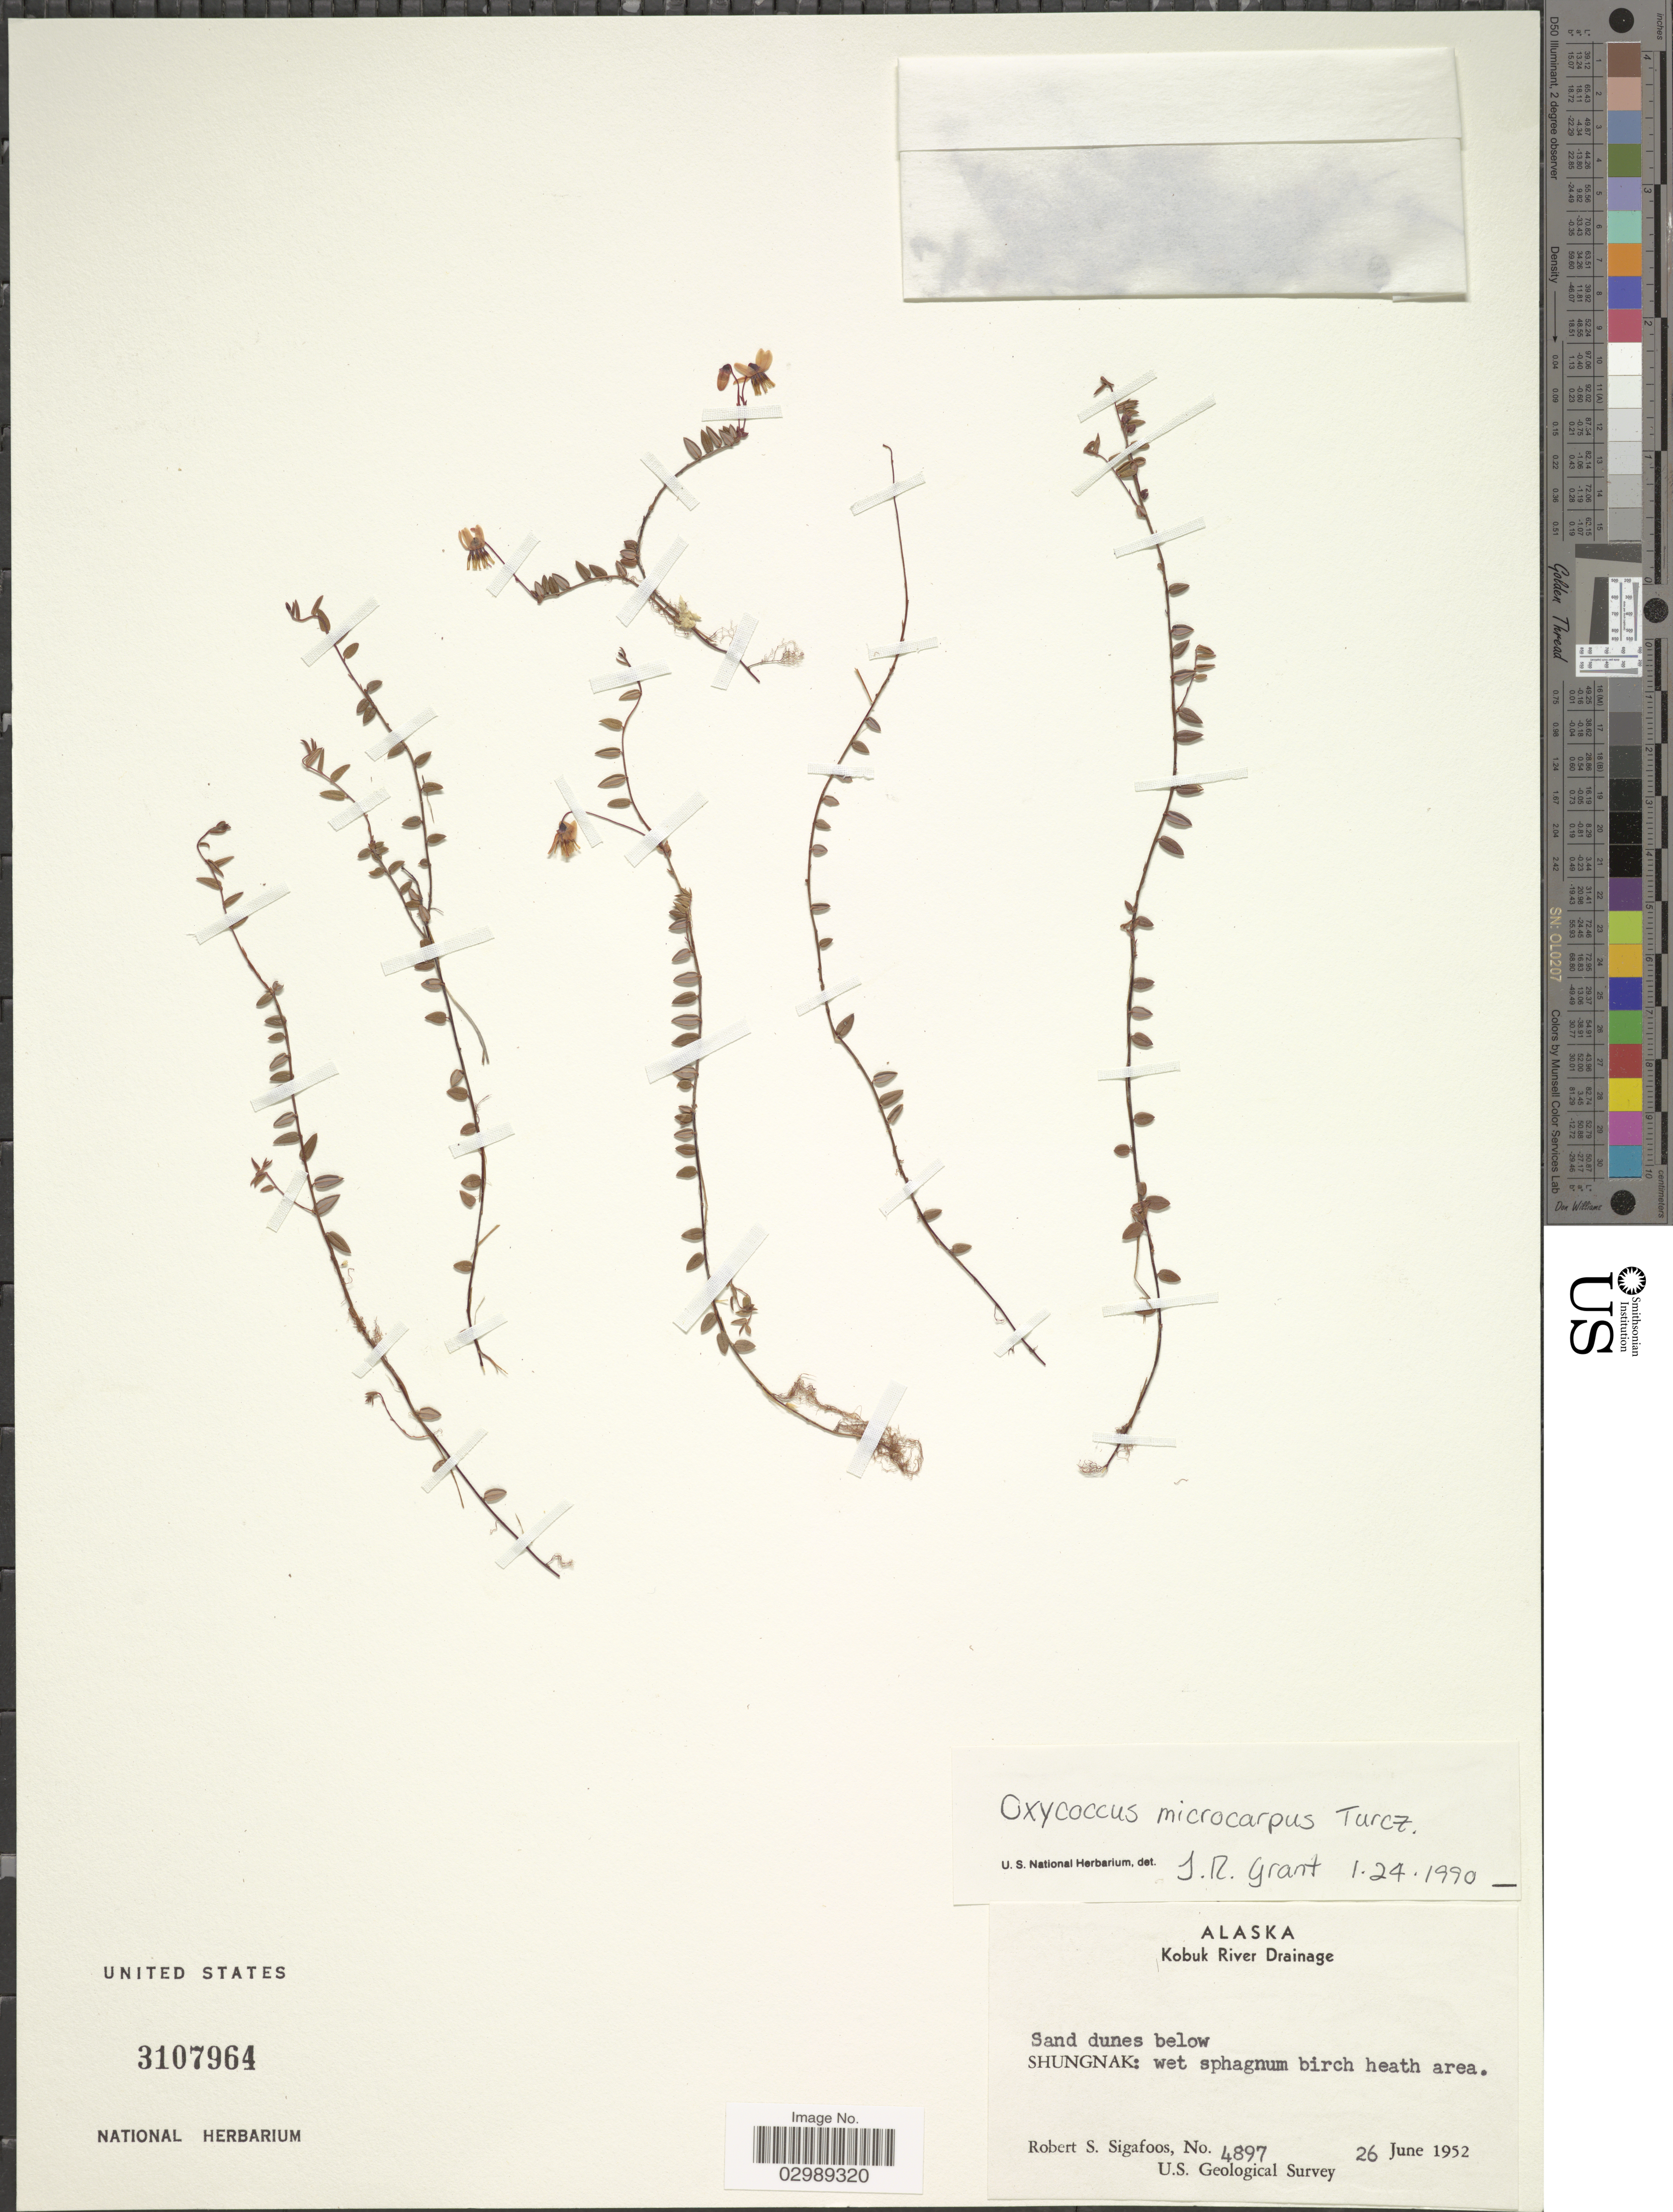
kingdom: Plantae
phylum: Tracheophyta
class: Magnoliopsida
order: Ericales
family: Ericaceae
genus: Vaccinium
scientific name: Vaccinium oxycoccos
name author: L.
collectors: R. Sigafoos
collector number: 4897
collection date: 1952-06-26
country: United States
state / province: Alaska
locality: Kobuk River Drainage, Shungnak.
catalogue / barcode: US 3107964